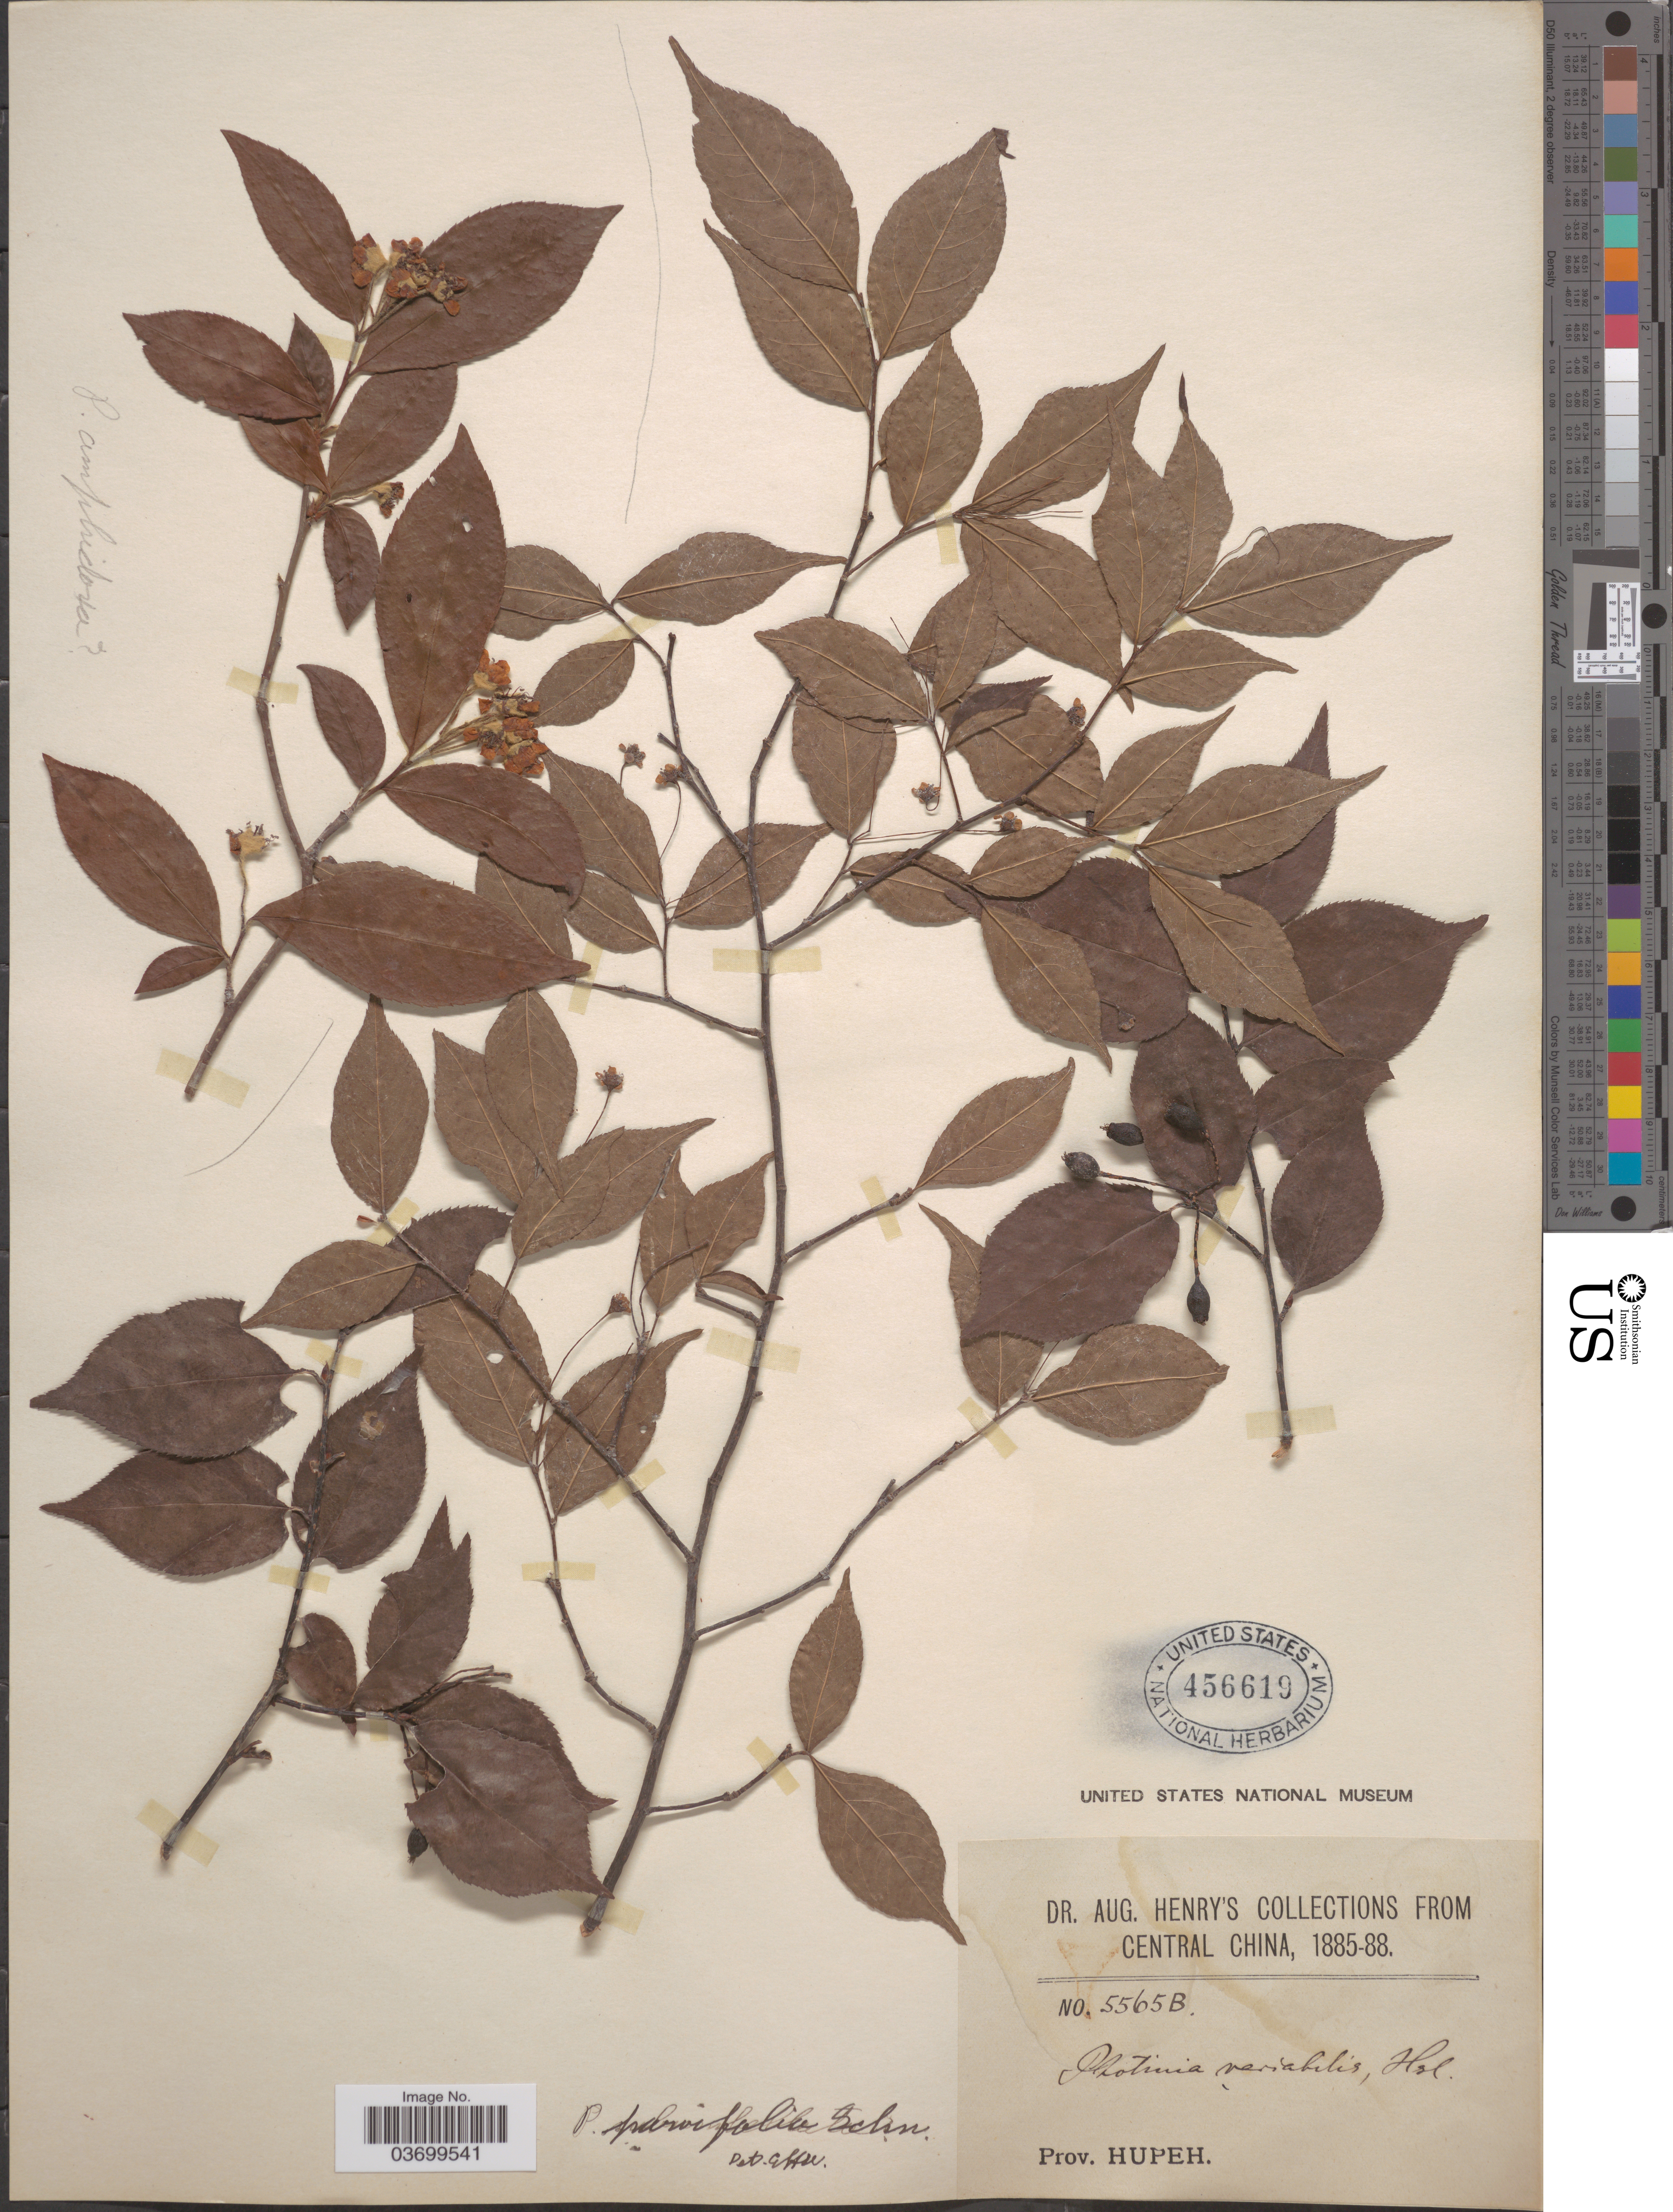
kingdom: Plantae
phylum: Tracheophyta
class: Magnoliopsida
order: Rosales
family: Rosaceae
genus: Photinia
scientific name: Photinia parvifolia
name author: (E. Pritz.) C.K. Schneid.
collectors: A. Henry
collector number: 5565 B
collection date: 1885/1888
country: China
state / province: Hubei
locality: Central China. Prov. Hupeh.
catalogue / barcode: US 456619